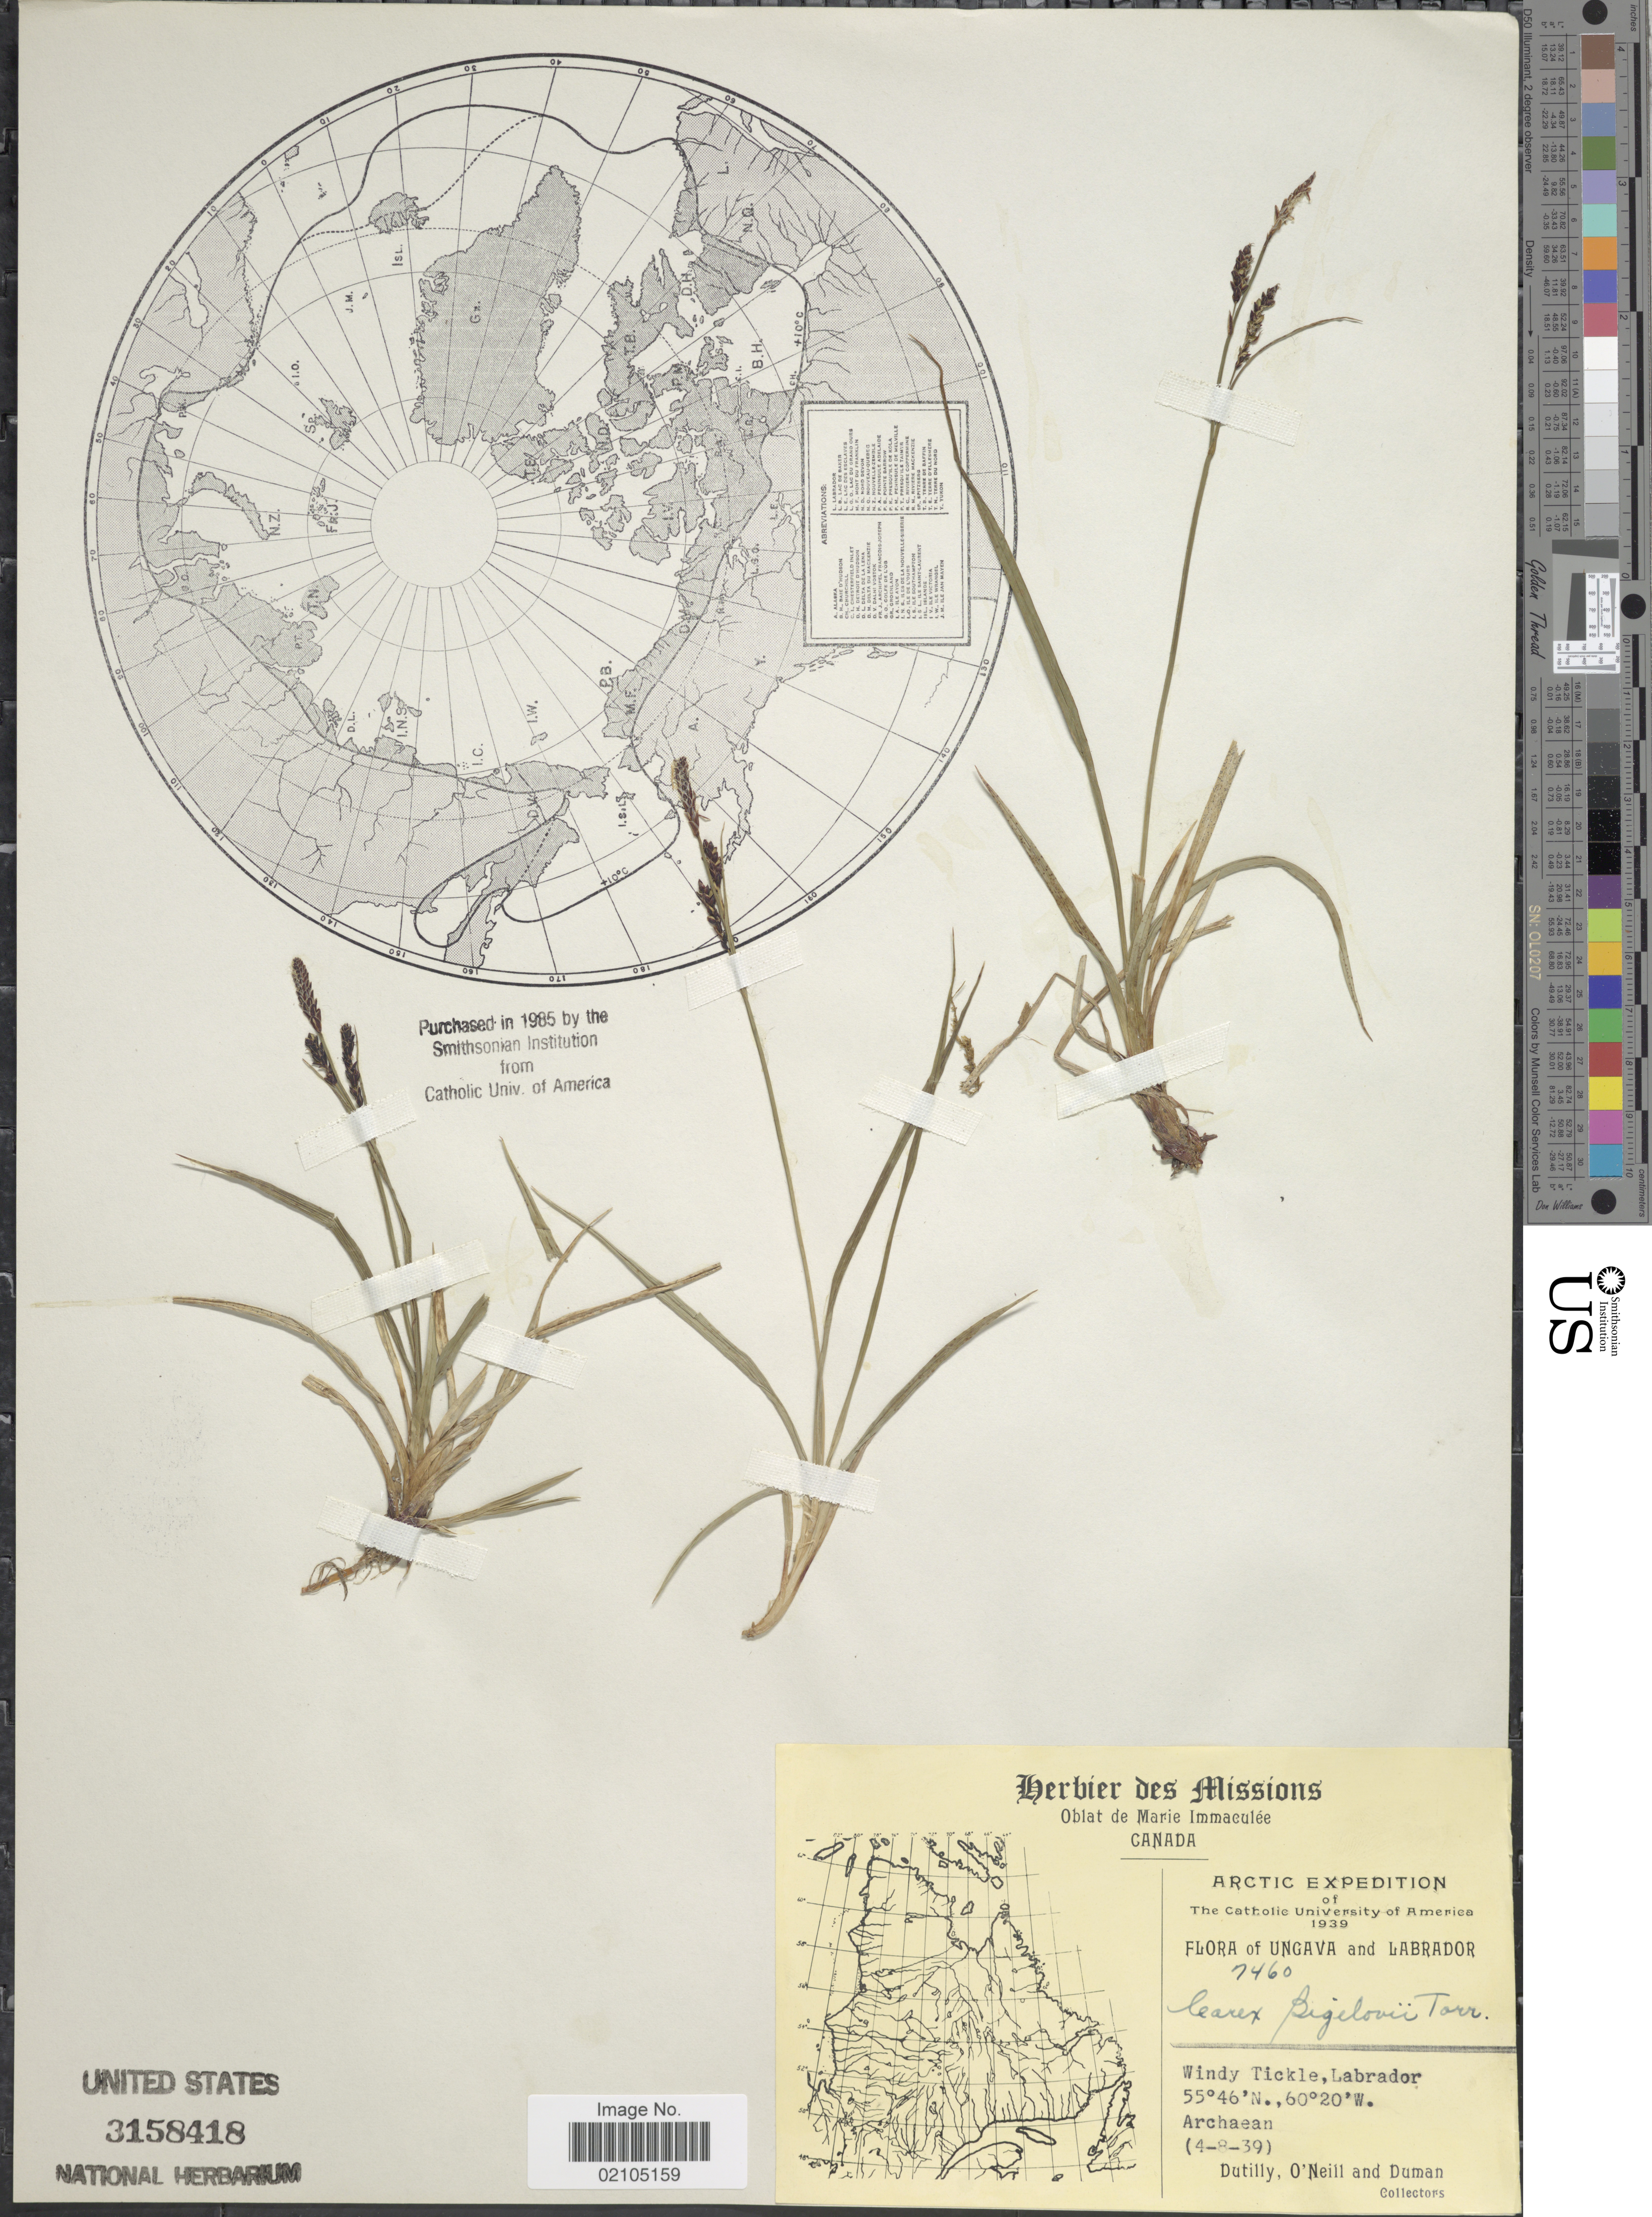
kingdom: Plantae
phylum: Tracheophyta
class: Liliopsida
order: Poales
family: Cyperaceae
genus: Carex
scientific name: Carex bigelowii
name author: Torr. ex Schwein.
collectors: -. Dutilly, -. O'Neill & -. Duman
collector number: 7460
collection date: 1939-08-04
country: Canada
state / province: Newfoundland and Labrador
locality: Windy Tickle, Labrador. Archaean. Arctic.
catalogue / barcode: US 3158418